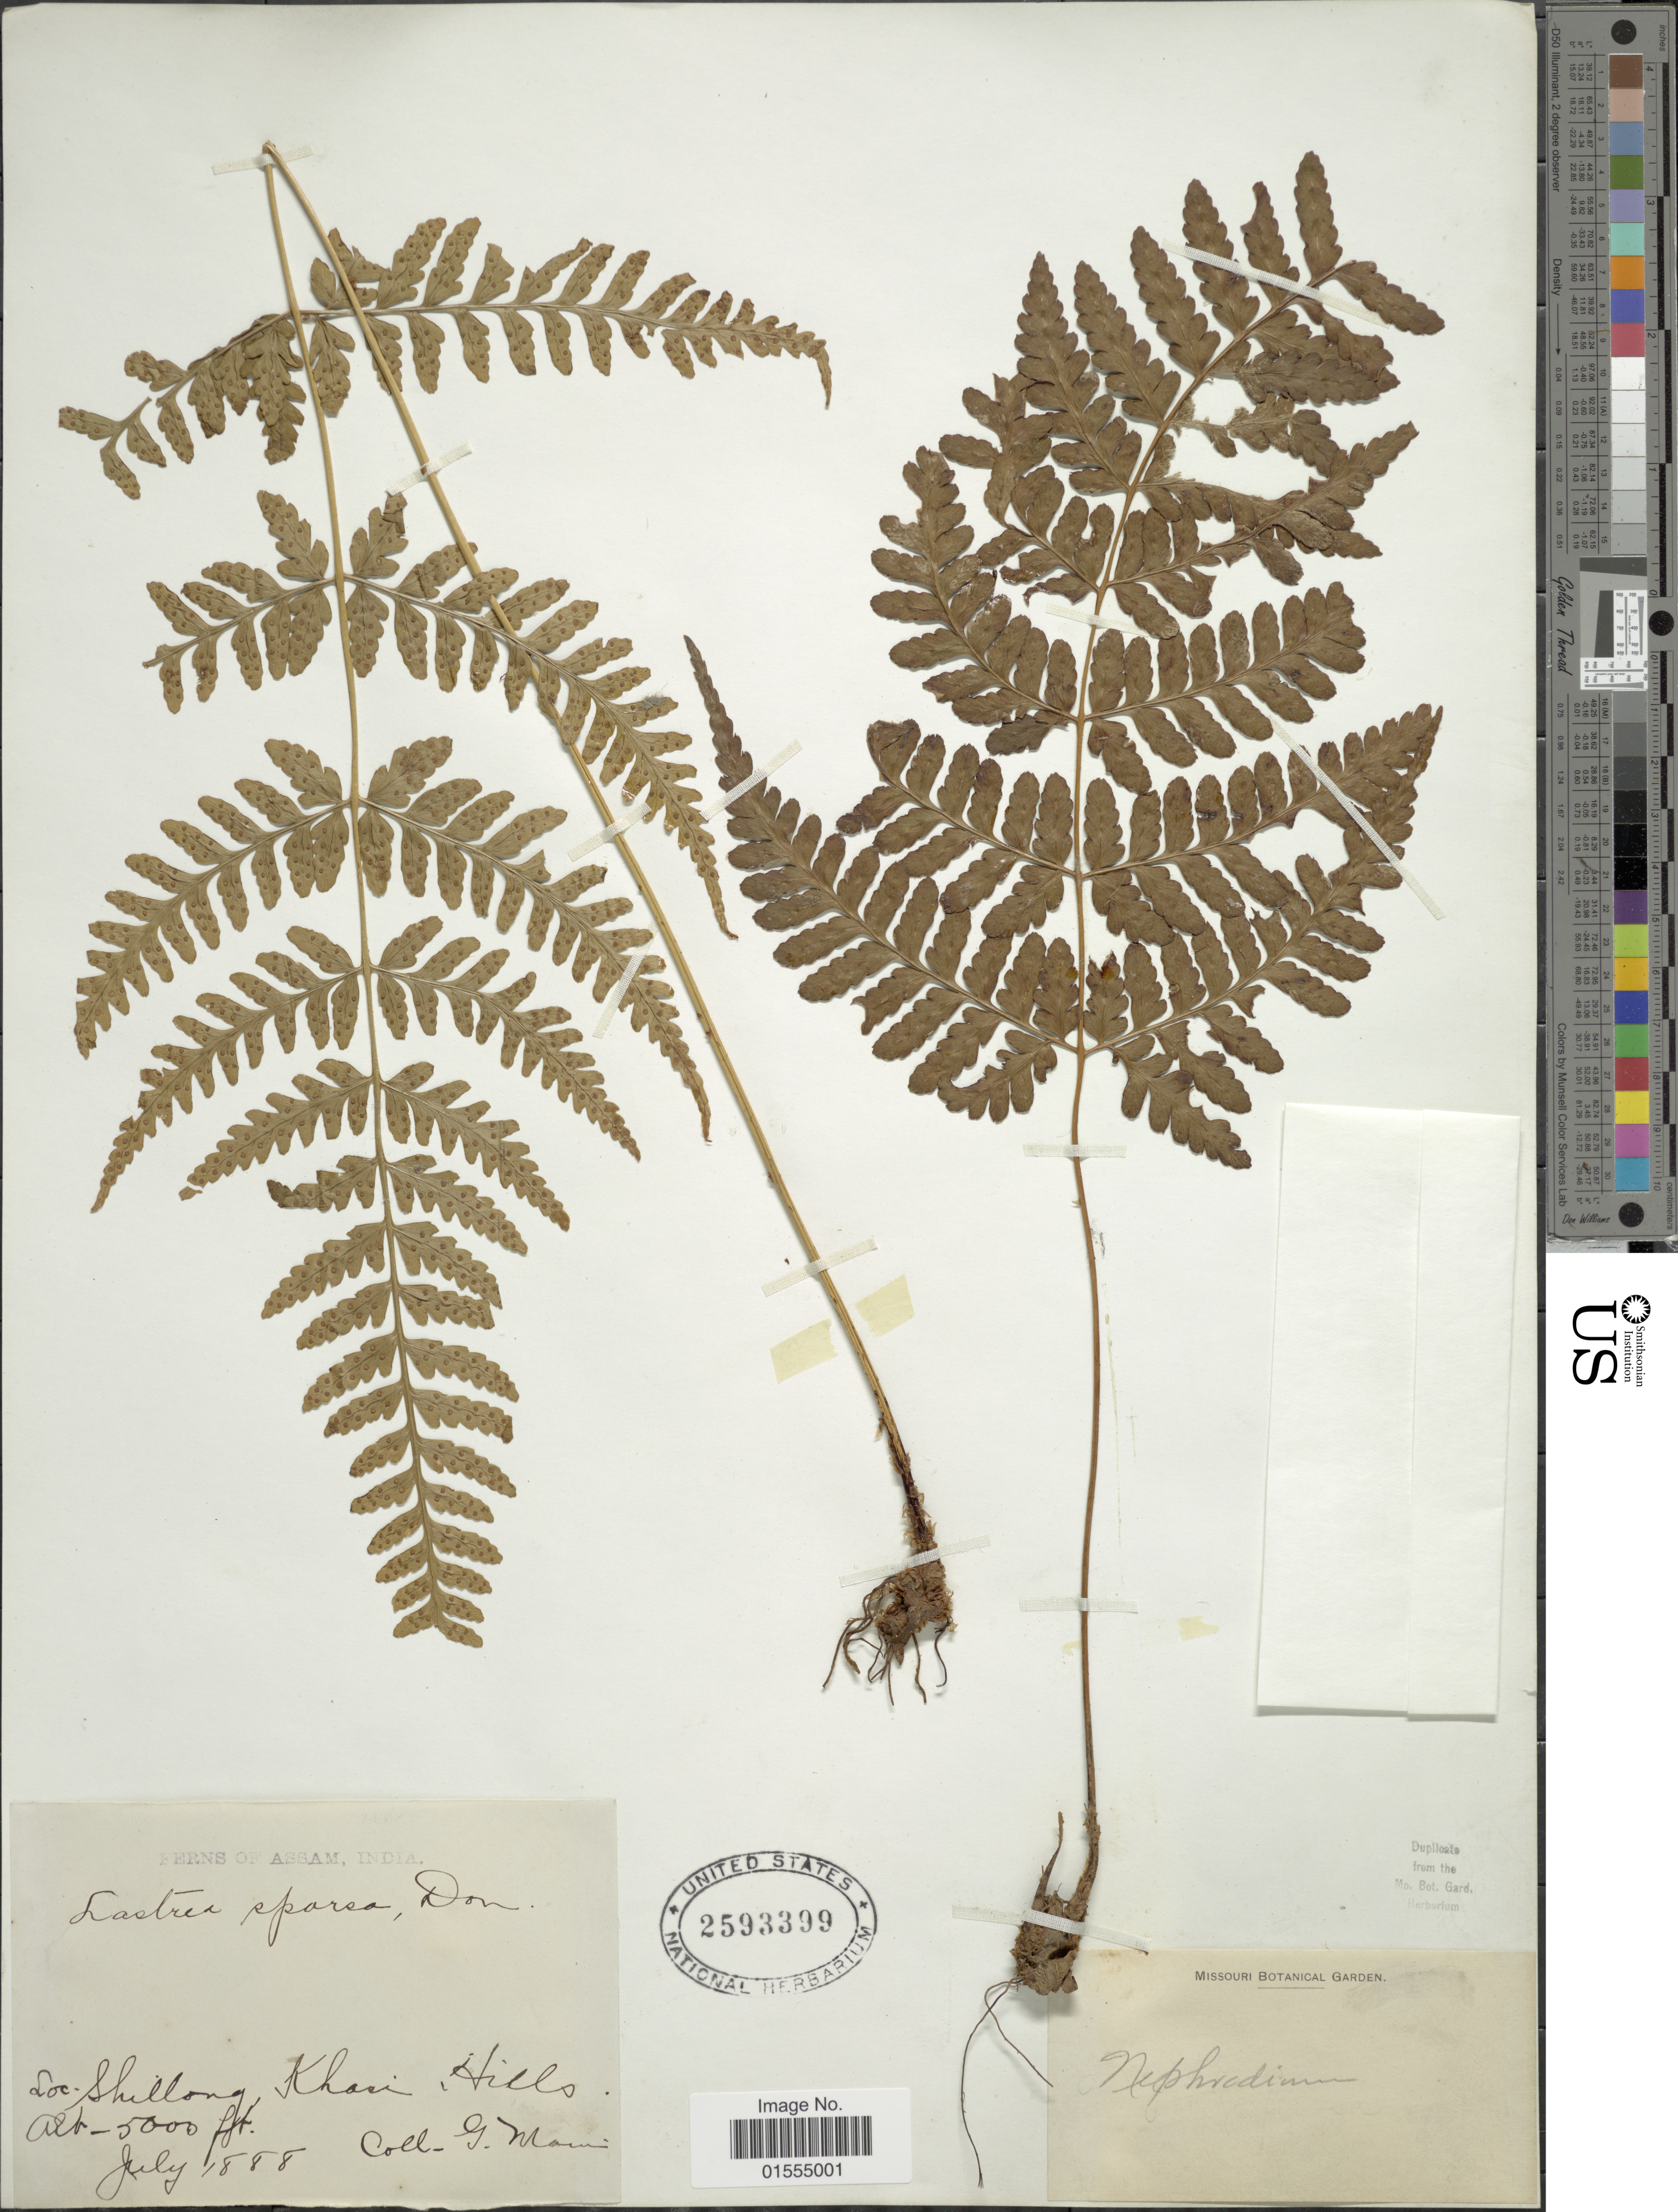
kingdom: Plantae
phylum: Tracheophyta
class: Polypodiopsida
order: Polypodiales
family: Dryopteridaceae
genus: Dryopteris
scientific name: Dryopteris sparsa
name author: (D. Don) Kuntze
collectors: G. Mann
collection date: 1888-07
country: India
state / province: Meghalaya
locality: Assam, India, Shillong, Khasi Hills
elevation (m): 1524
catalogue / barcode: US 2593399